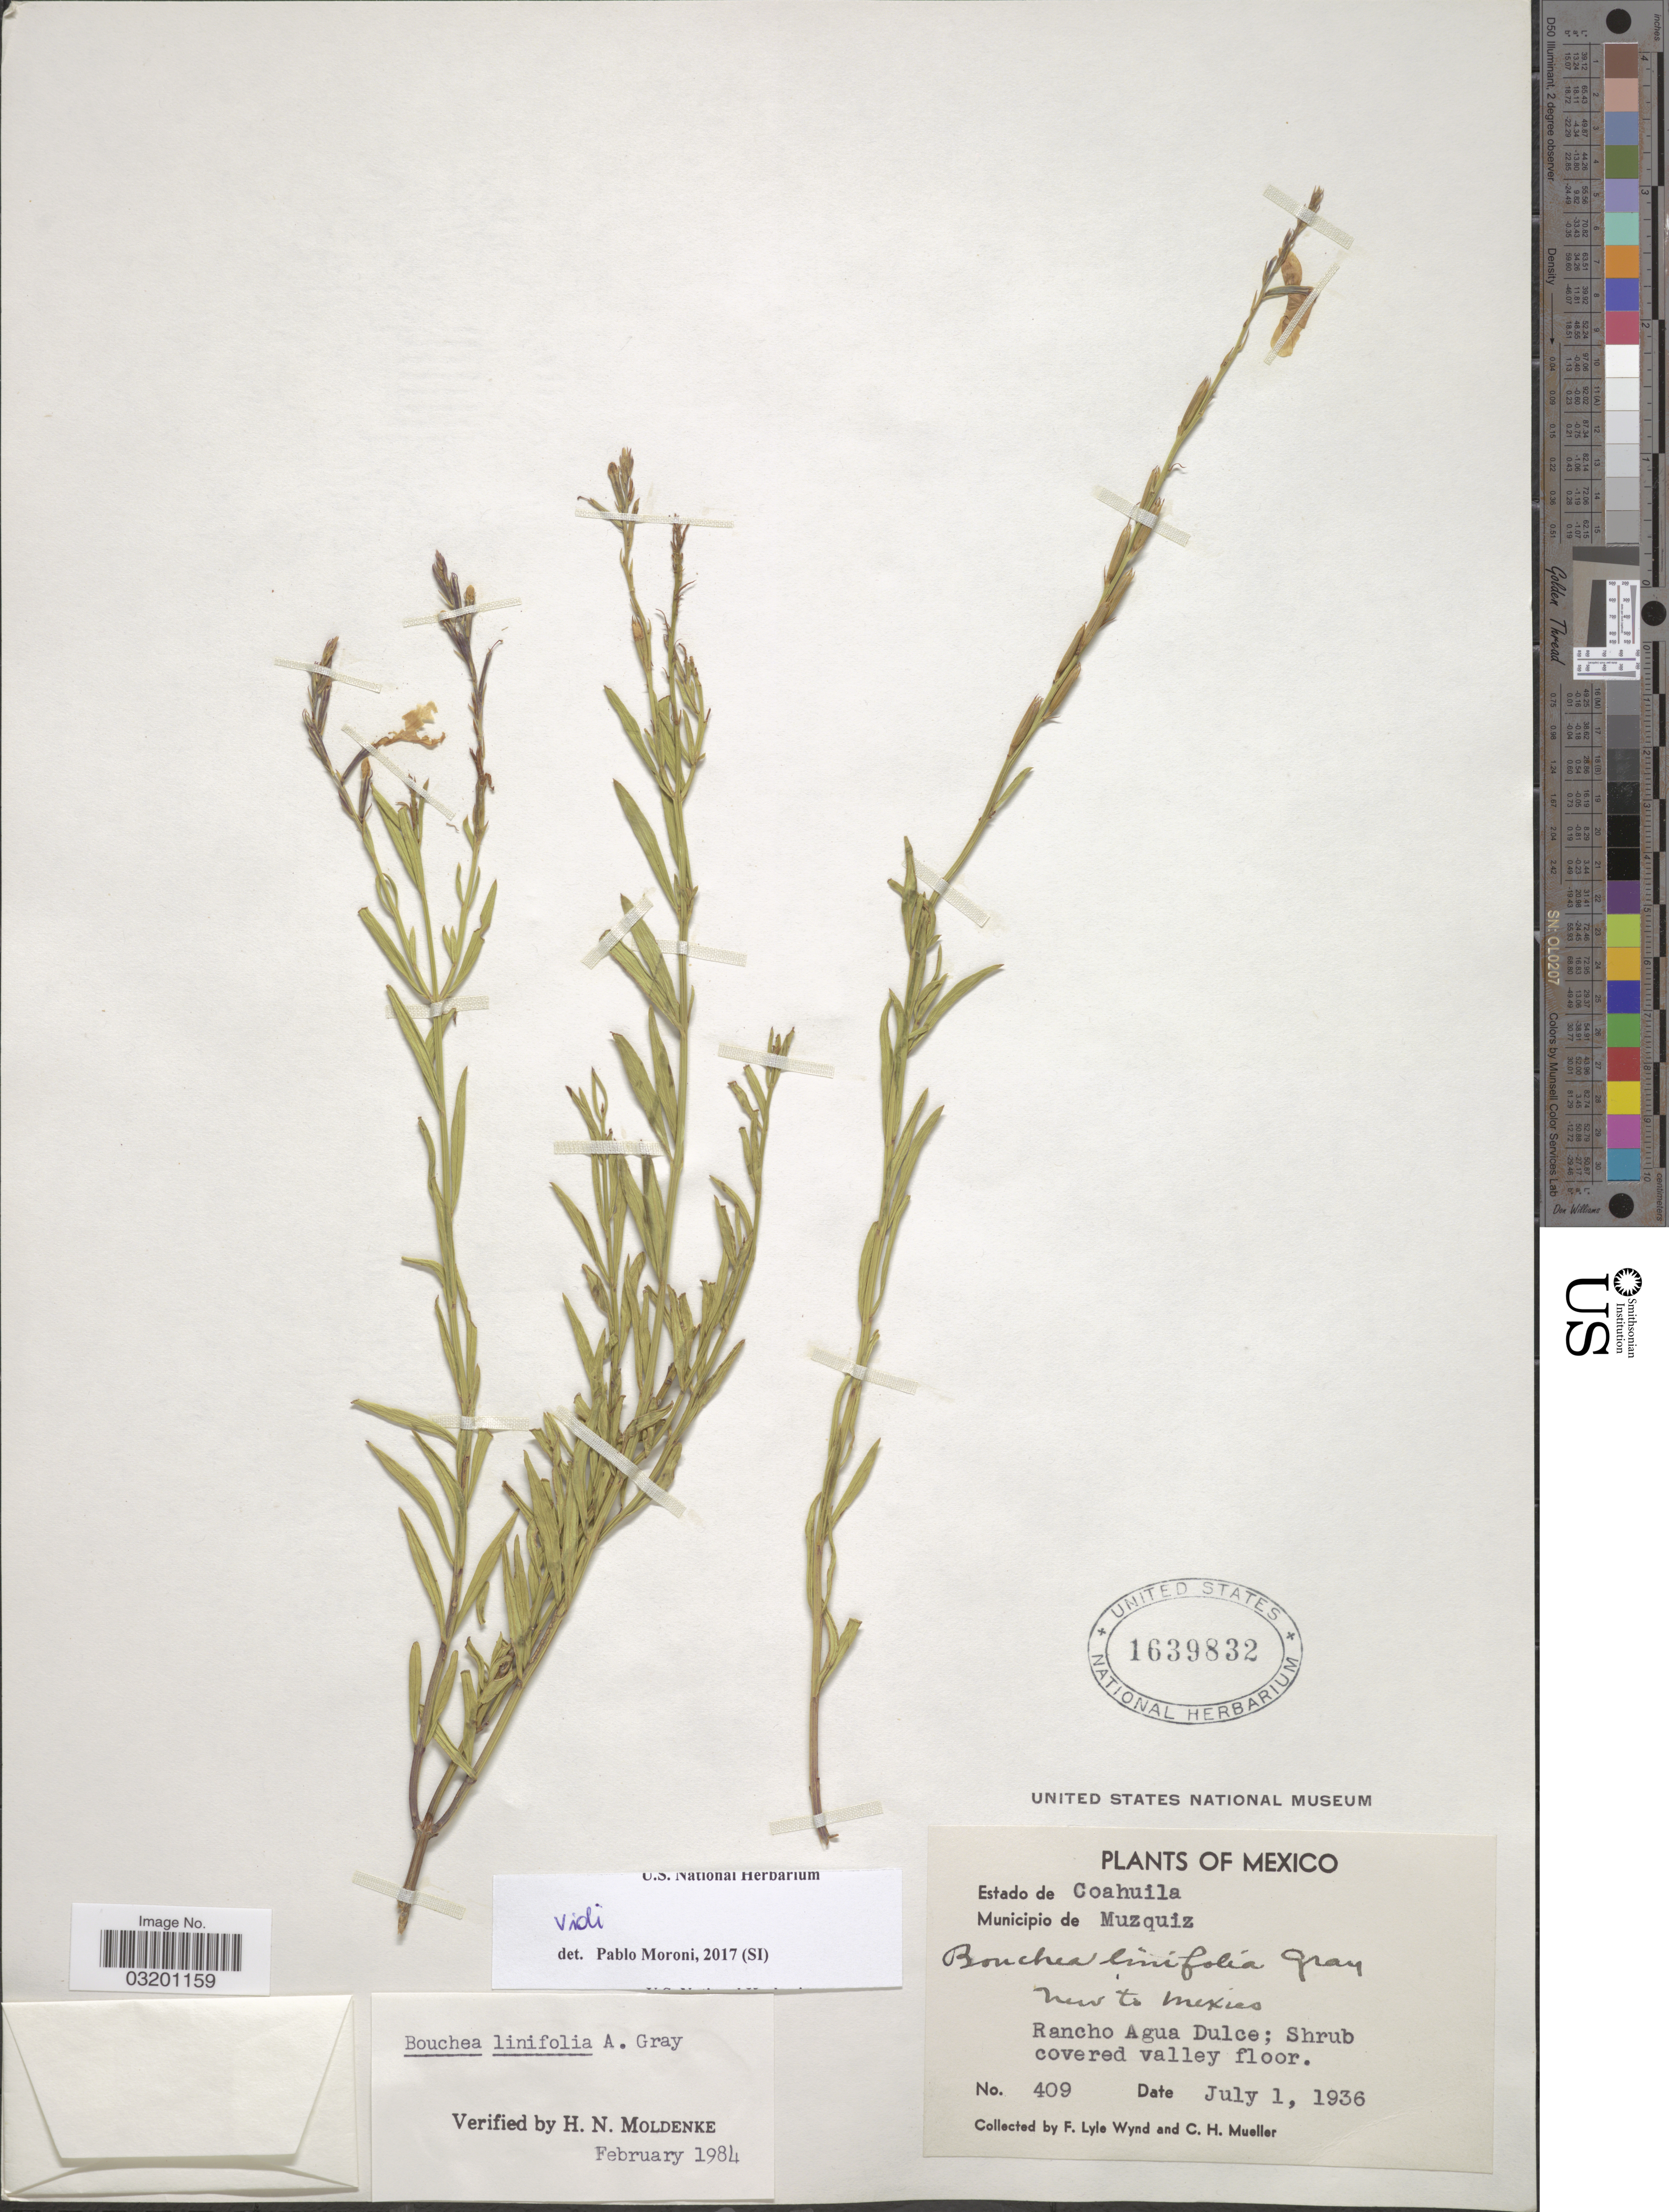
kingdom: Plantae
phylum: Tracheophyta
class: Magnoliopsida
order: Lamiales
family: Verbenaceae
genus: Bouchea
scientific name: Bouchea linifolia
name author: A. Gray ex Torr. in Emory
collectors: F. L. Wynd & C. H. Mueller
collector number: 409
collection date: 1936-07-01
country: Mexico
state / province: Coahuila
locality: Municipio de Muzquiz. Rancho Agua Dulce.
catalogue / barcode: US 1639832